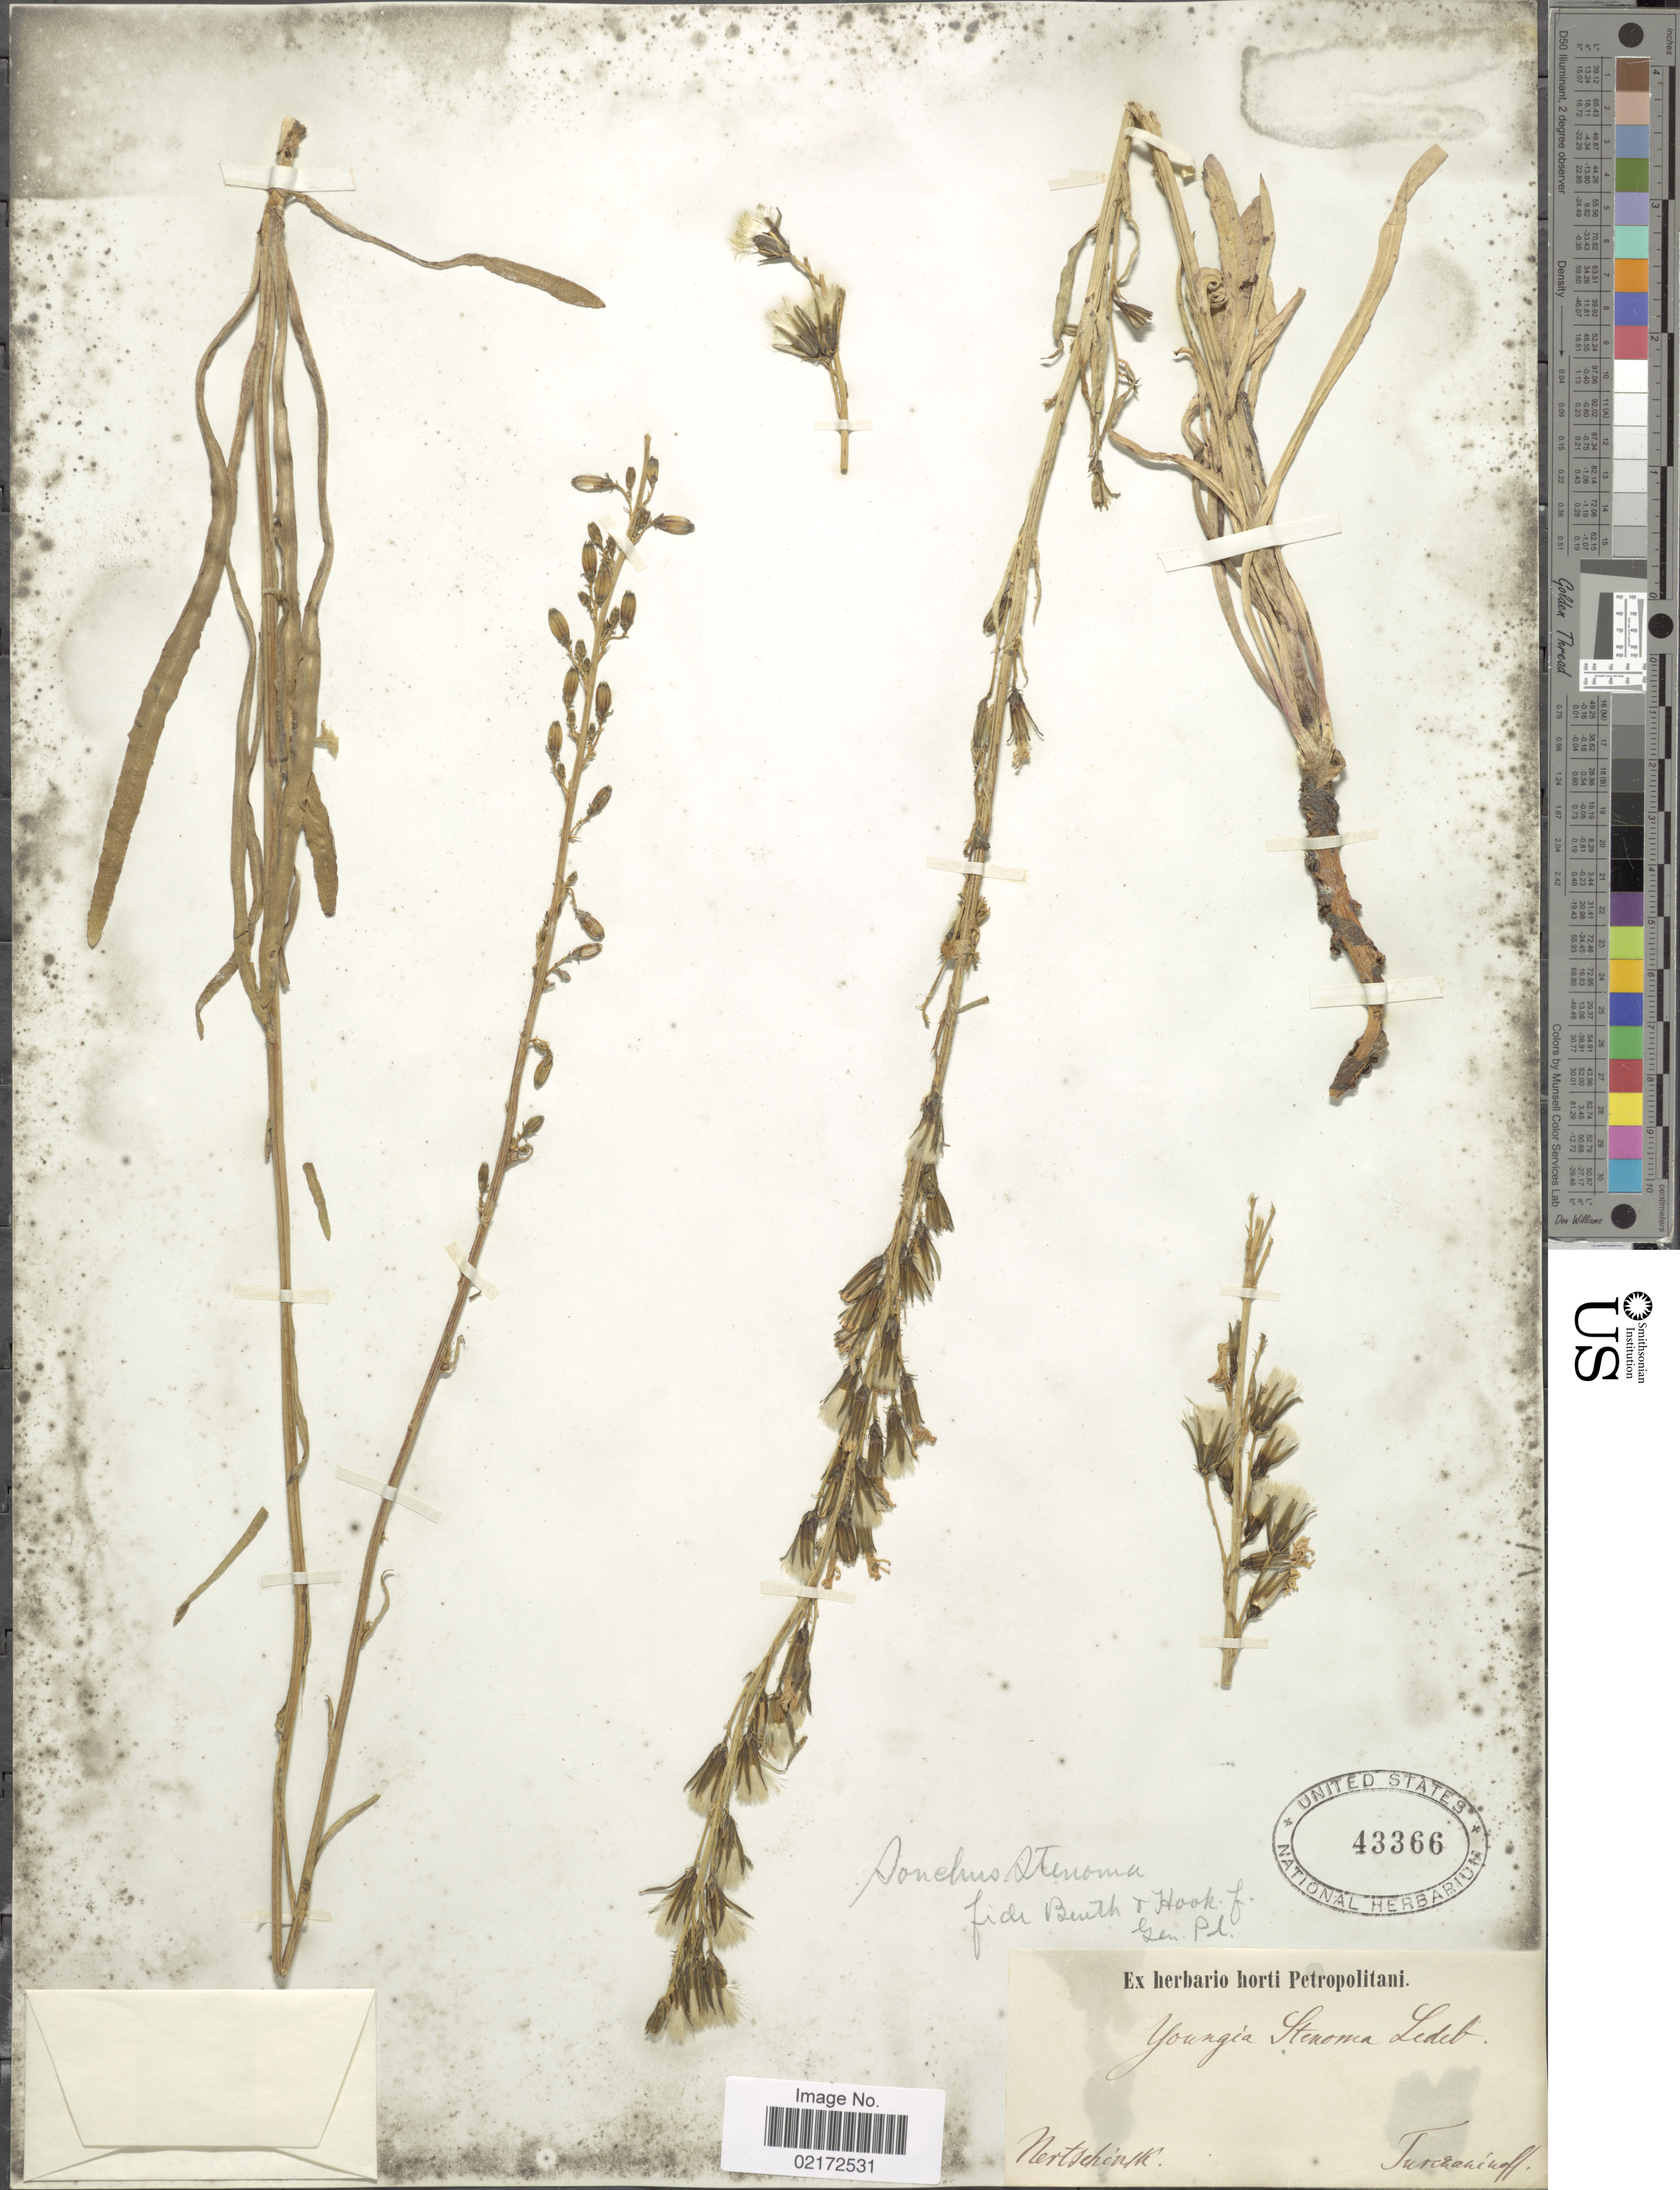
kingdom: Plantae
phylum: Tracheophyta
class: Magnoliopsida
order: Asterales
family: Asteraceae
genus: Sonchella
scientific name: Sonchella stenoma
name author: (Turcz. ex DC.) Sennikov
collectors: N. Turczaninow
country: Russian Federation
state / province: Transbaikal Territory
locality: Nertschinsk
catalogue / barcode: US 43366